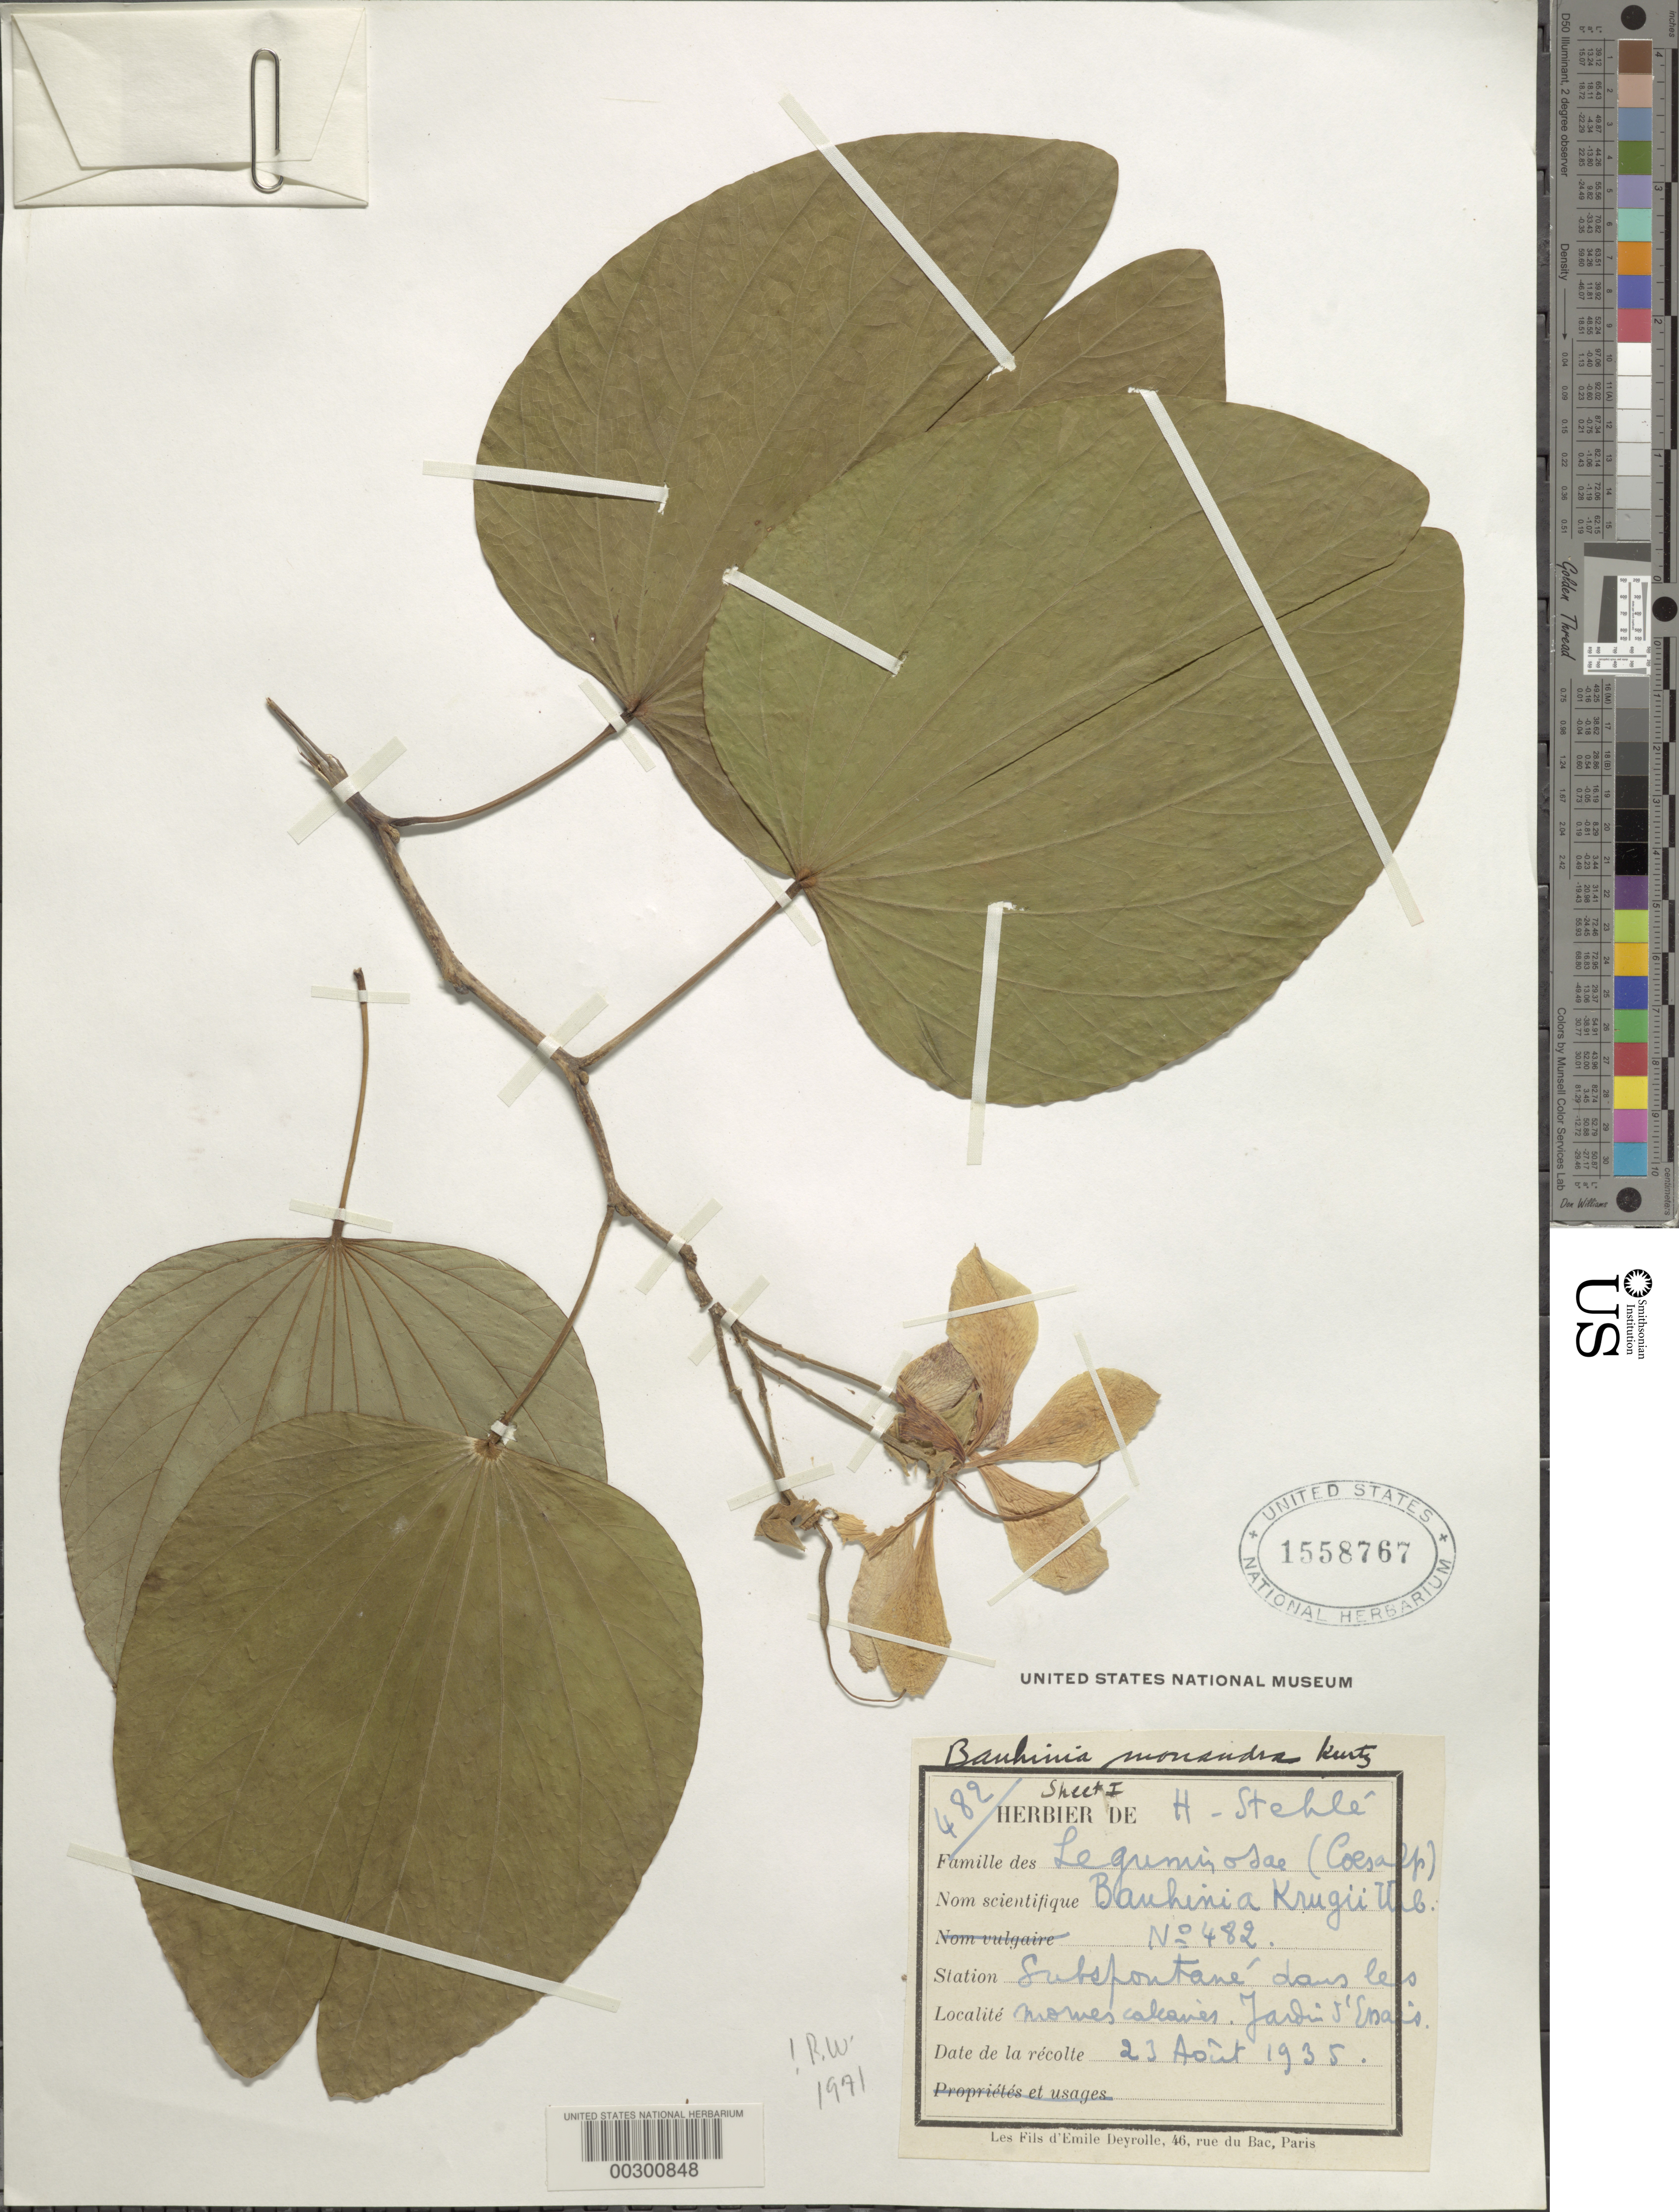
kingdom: Plantae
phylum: Tracheophyta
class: Magnoliopsida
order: Fabales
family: Fabaceae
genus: Bauhinia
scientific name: Bauhinia monandra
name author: Kurz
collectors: H. Stehlé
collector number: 482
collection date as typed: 23 Aug 1935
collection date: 1935-08-23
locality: Jardin d'essais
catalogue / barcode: US 1558767